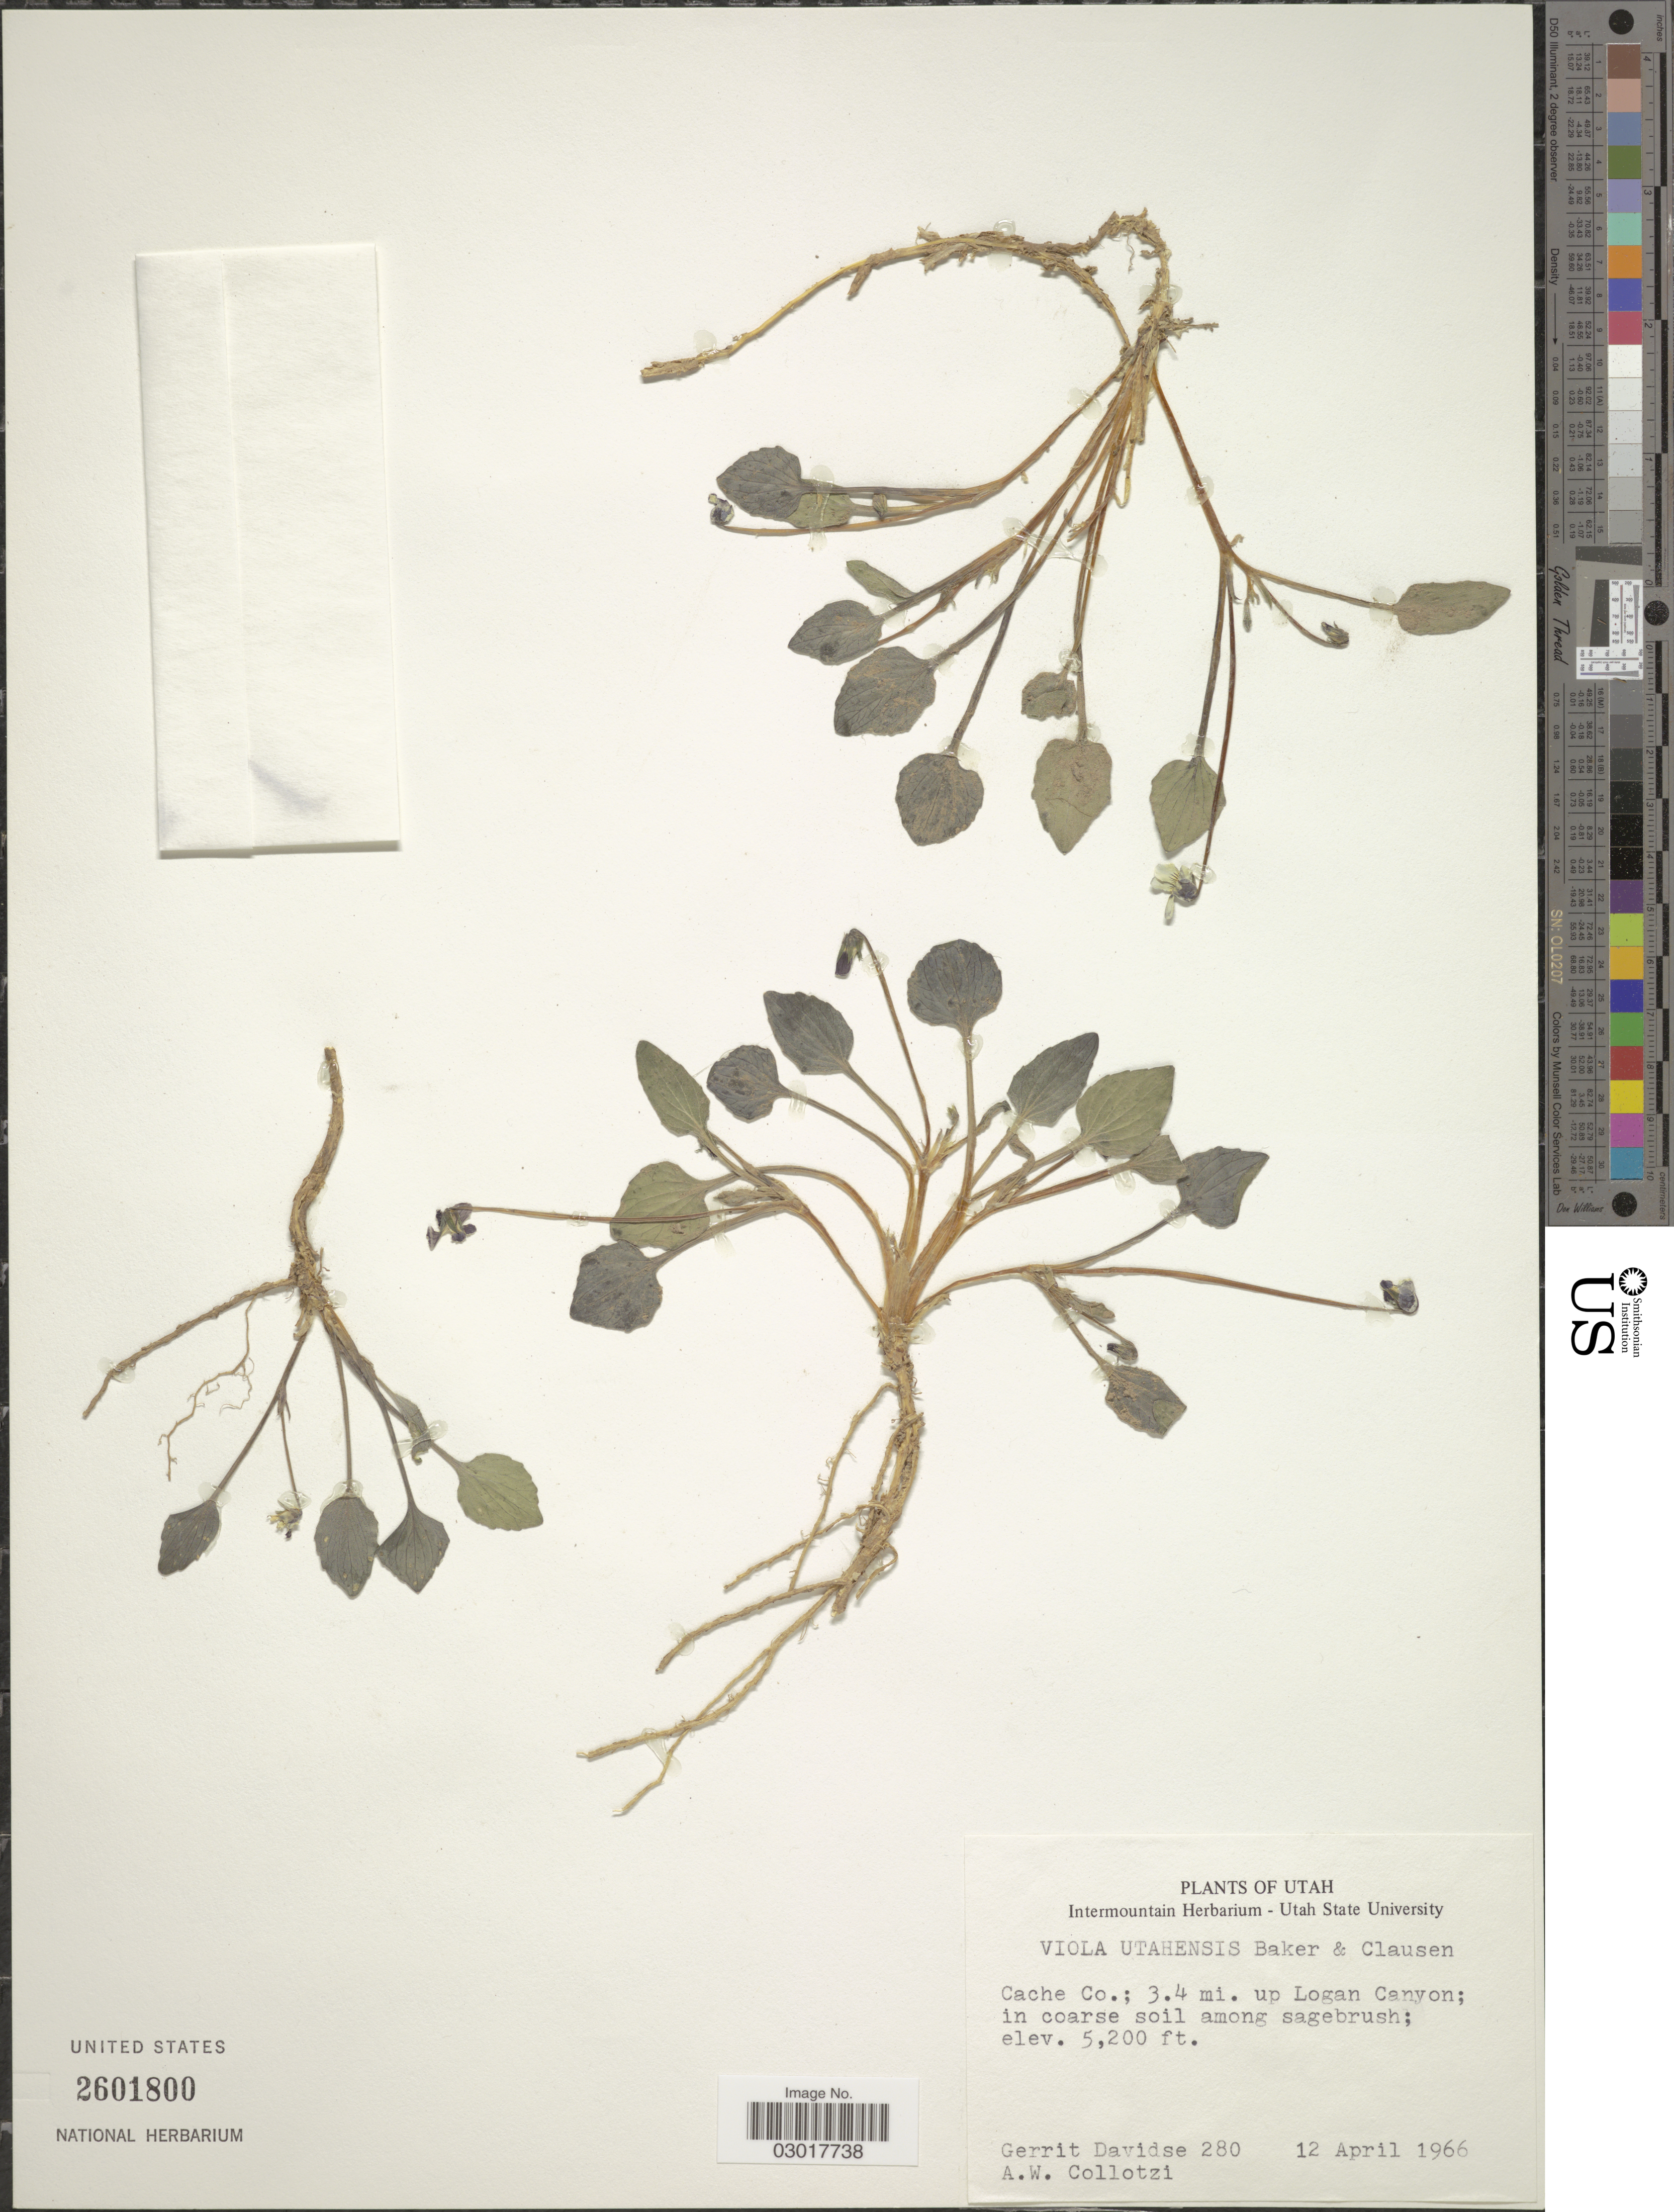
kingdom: Plantae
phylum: Tracheophyta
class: Magnoliopsida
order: Malpighiales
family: Violaceae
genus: Viola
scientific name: Viola utahensis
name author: M.S. Baker & J.C. Clausen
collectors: G. Davidse & A. W. Collotzi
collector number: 280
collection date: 1966-04-12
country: United States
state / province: Utah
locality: Cahce Co.; 3.4 mi. up Logan Canyon.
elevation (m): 1585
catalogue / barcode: US 2601800